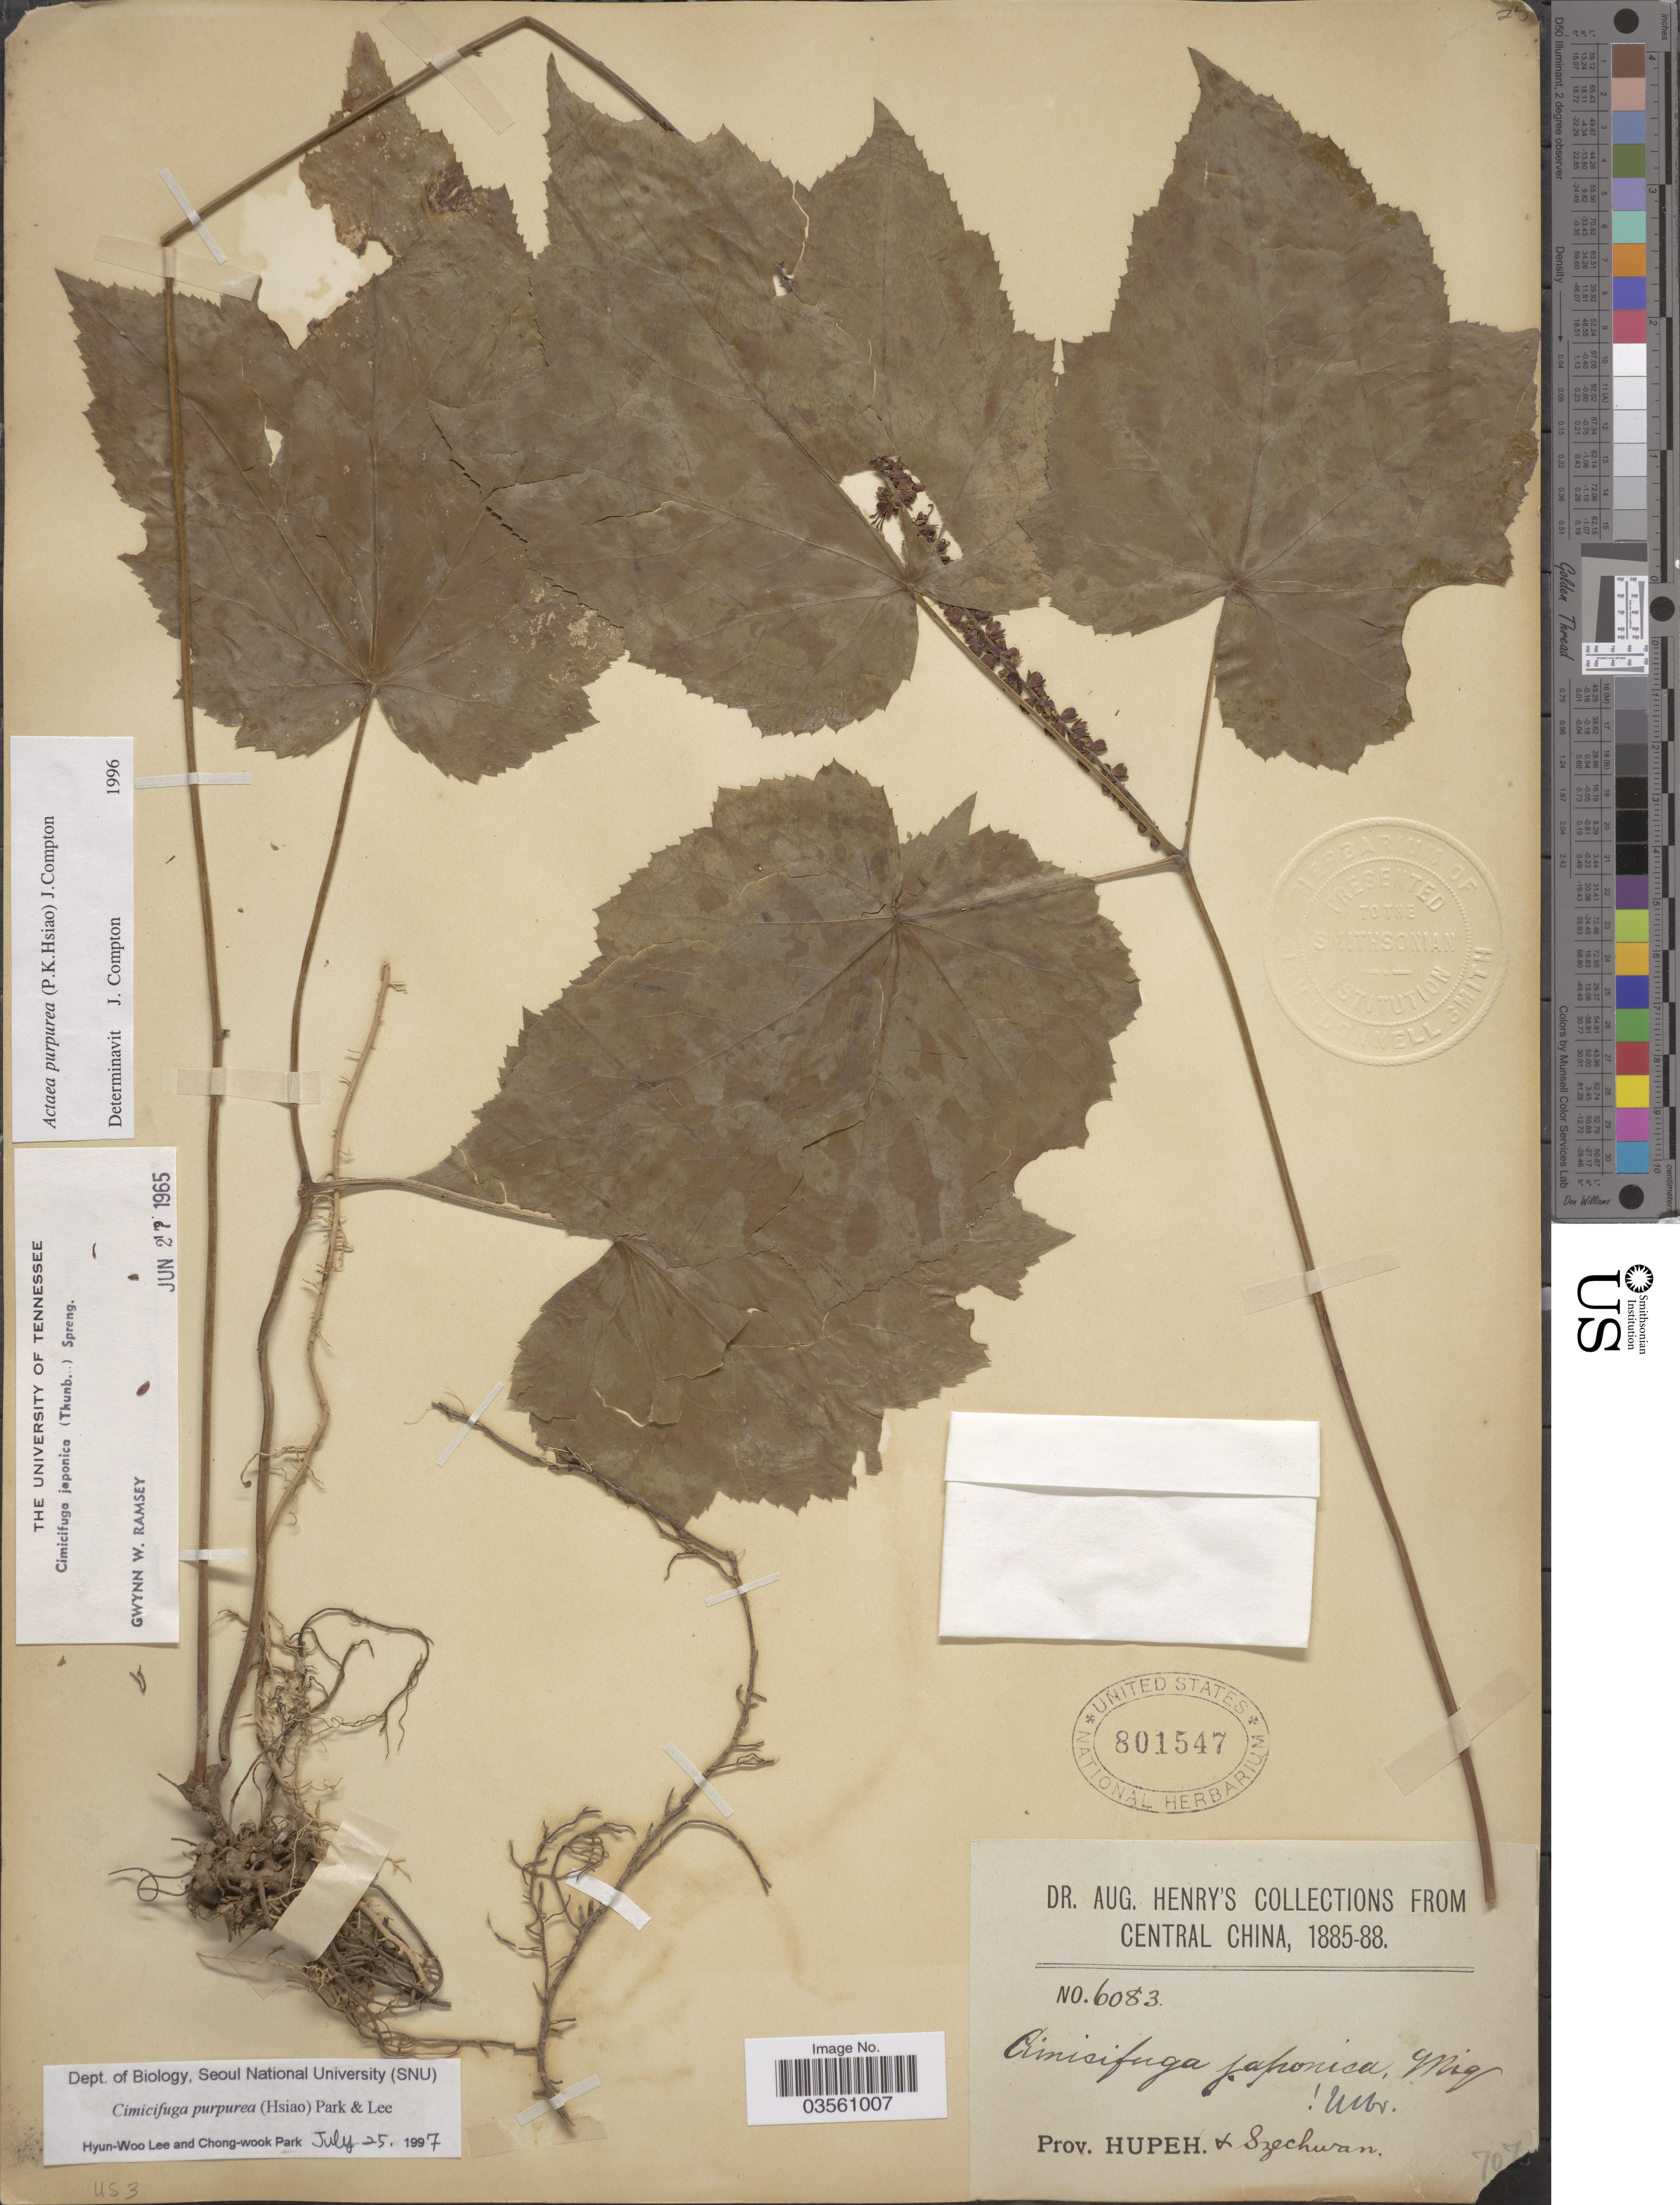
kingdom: Plantae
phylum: Tracheophyta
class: Magnoliopsida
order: Ranunculales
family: Ranunculaceae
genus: Actaea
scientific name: Actaea purpurea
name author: (P.K. Hsiao) J. Compton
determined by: Compton, J. A.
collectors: A. Henry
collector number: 6083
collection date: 1885/1888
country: China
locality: Central China. Prov. Hupeh & Szechwan.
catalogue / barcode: US 801547